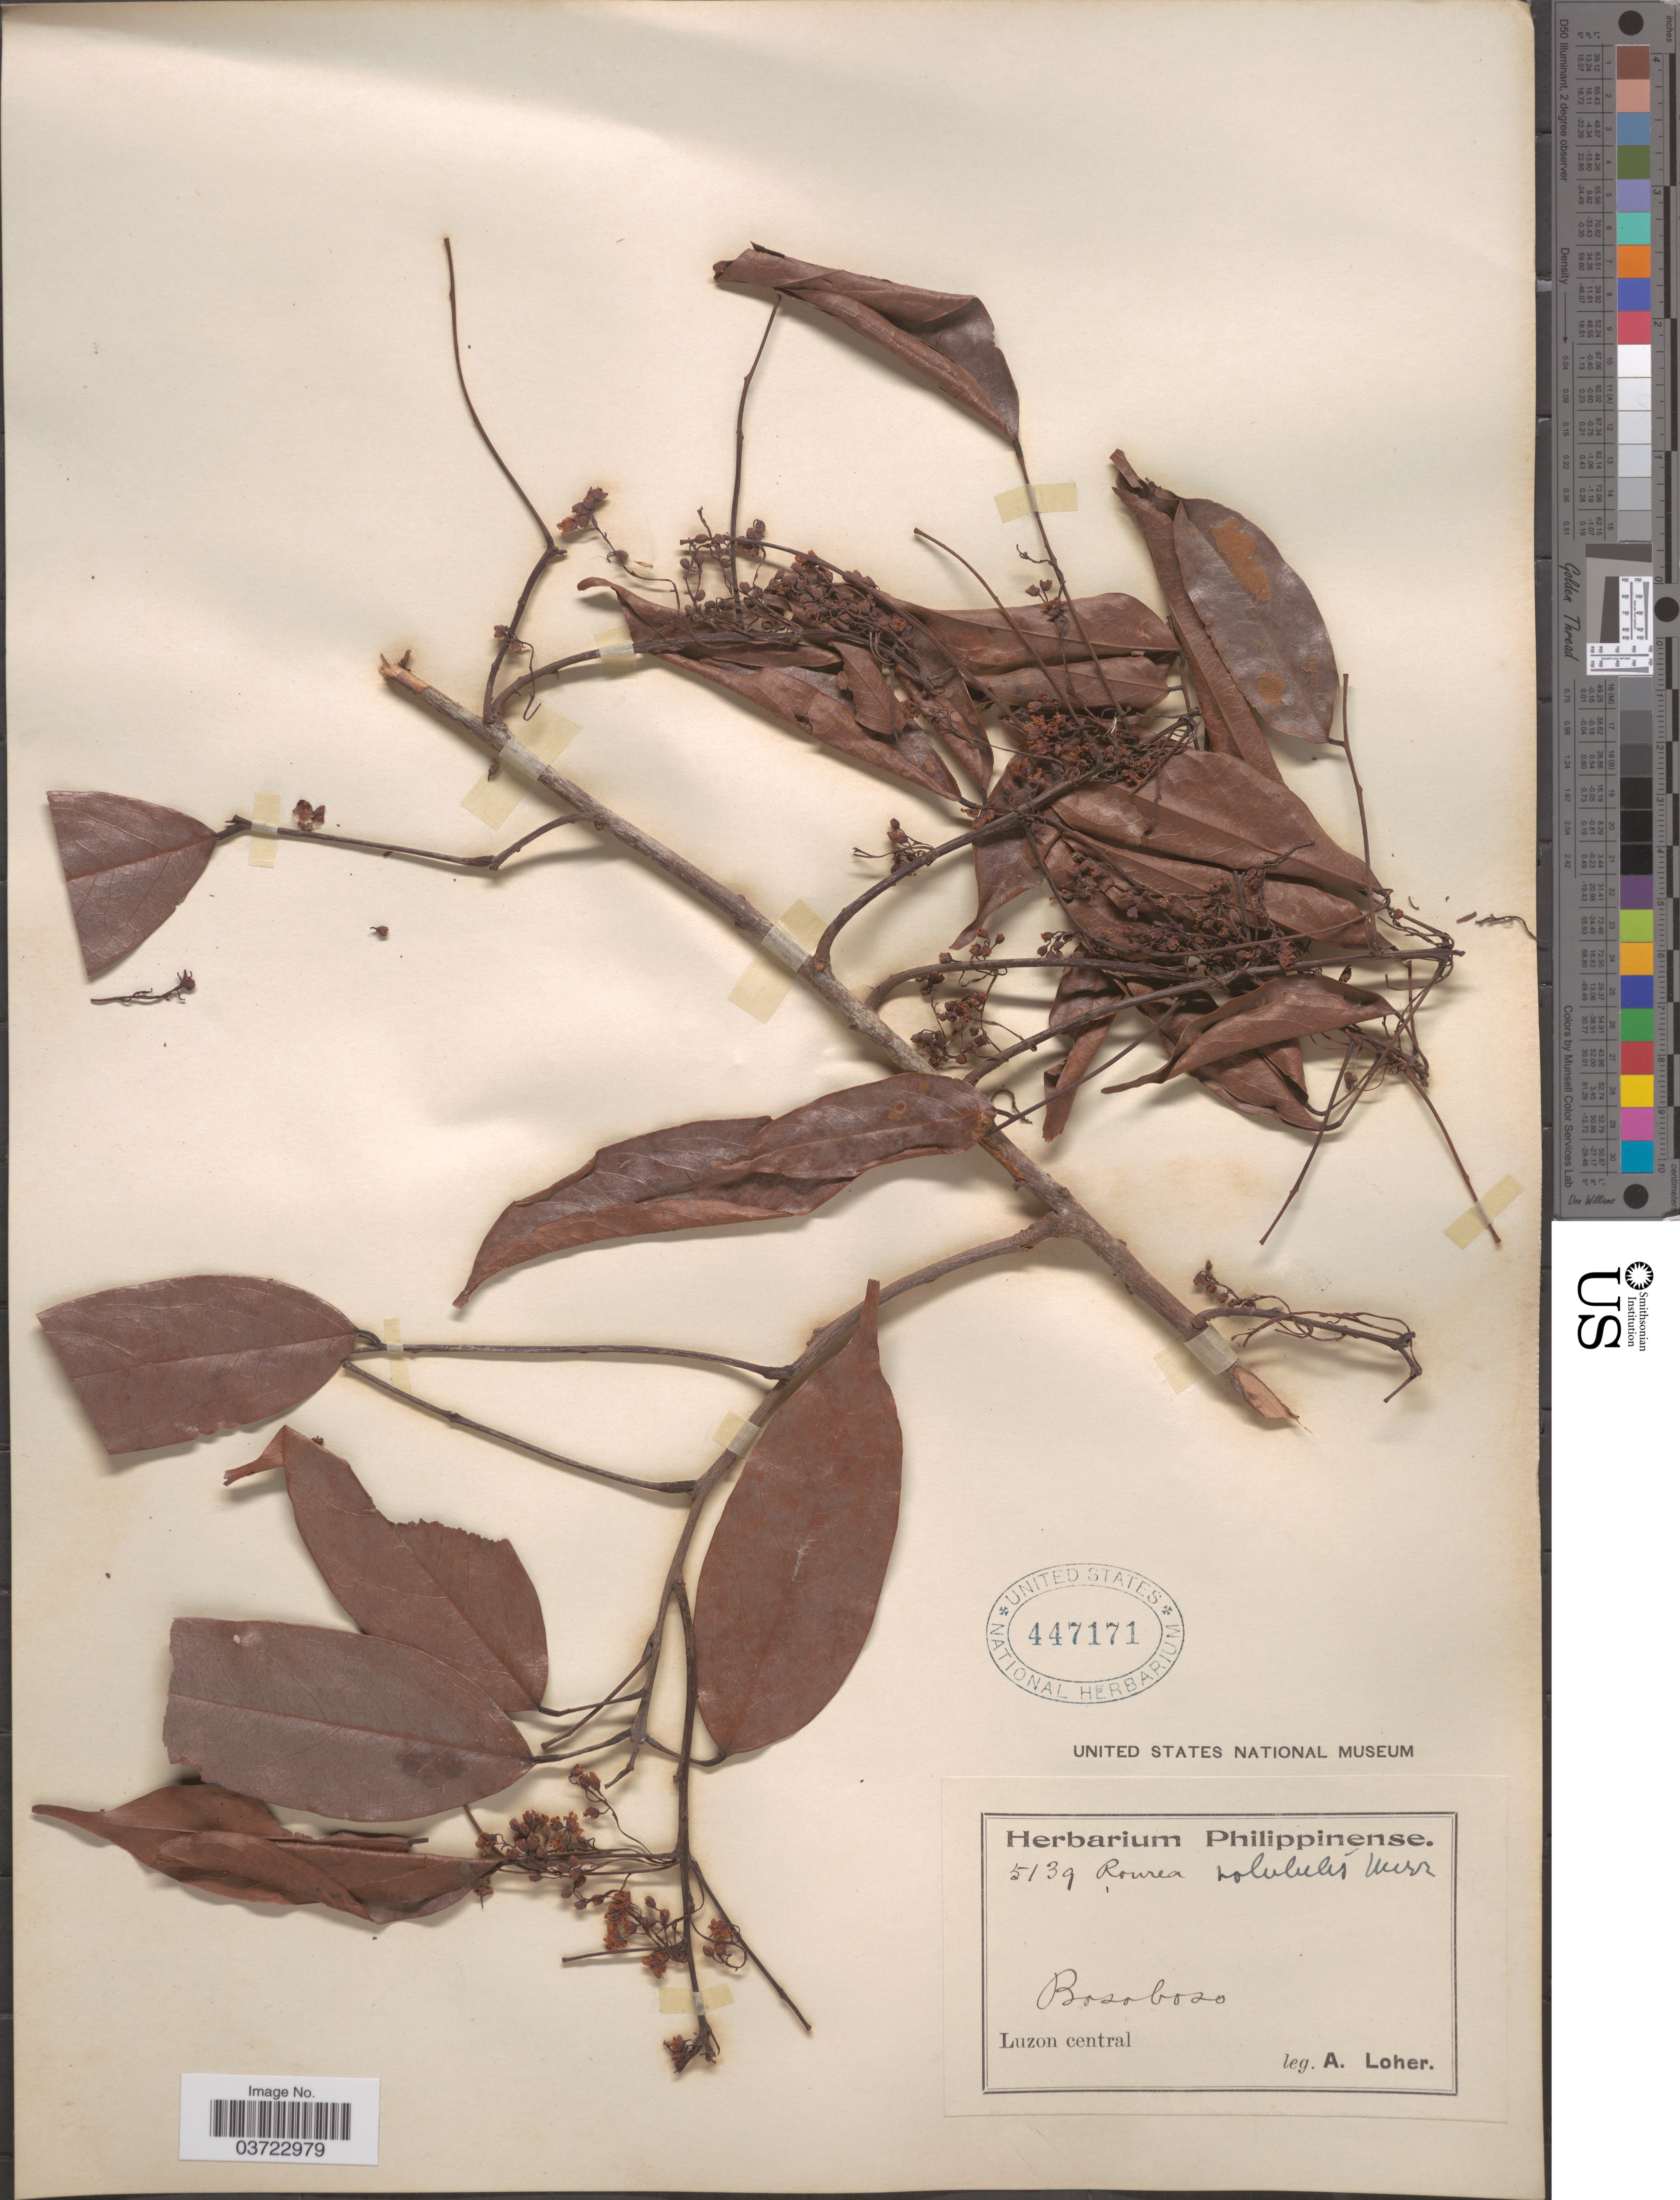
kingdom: Plantae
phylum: Tracheophyta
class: Magnoliopsida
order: Oxalidales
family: Connaraceae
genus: Rourea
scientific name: Rourea volubilis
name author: Merr.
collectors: A. Loher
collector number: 5139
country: Philippines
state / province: Central Luzon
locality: Bosoboso. Luzon central.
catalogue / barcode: US 447171